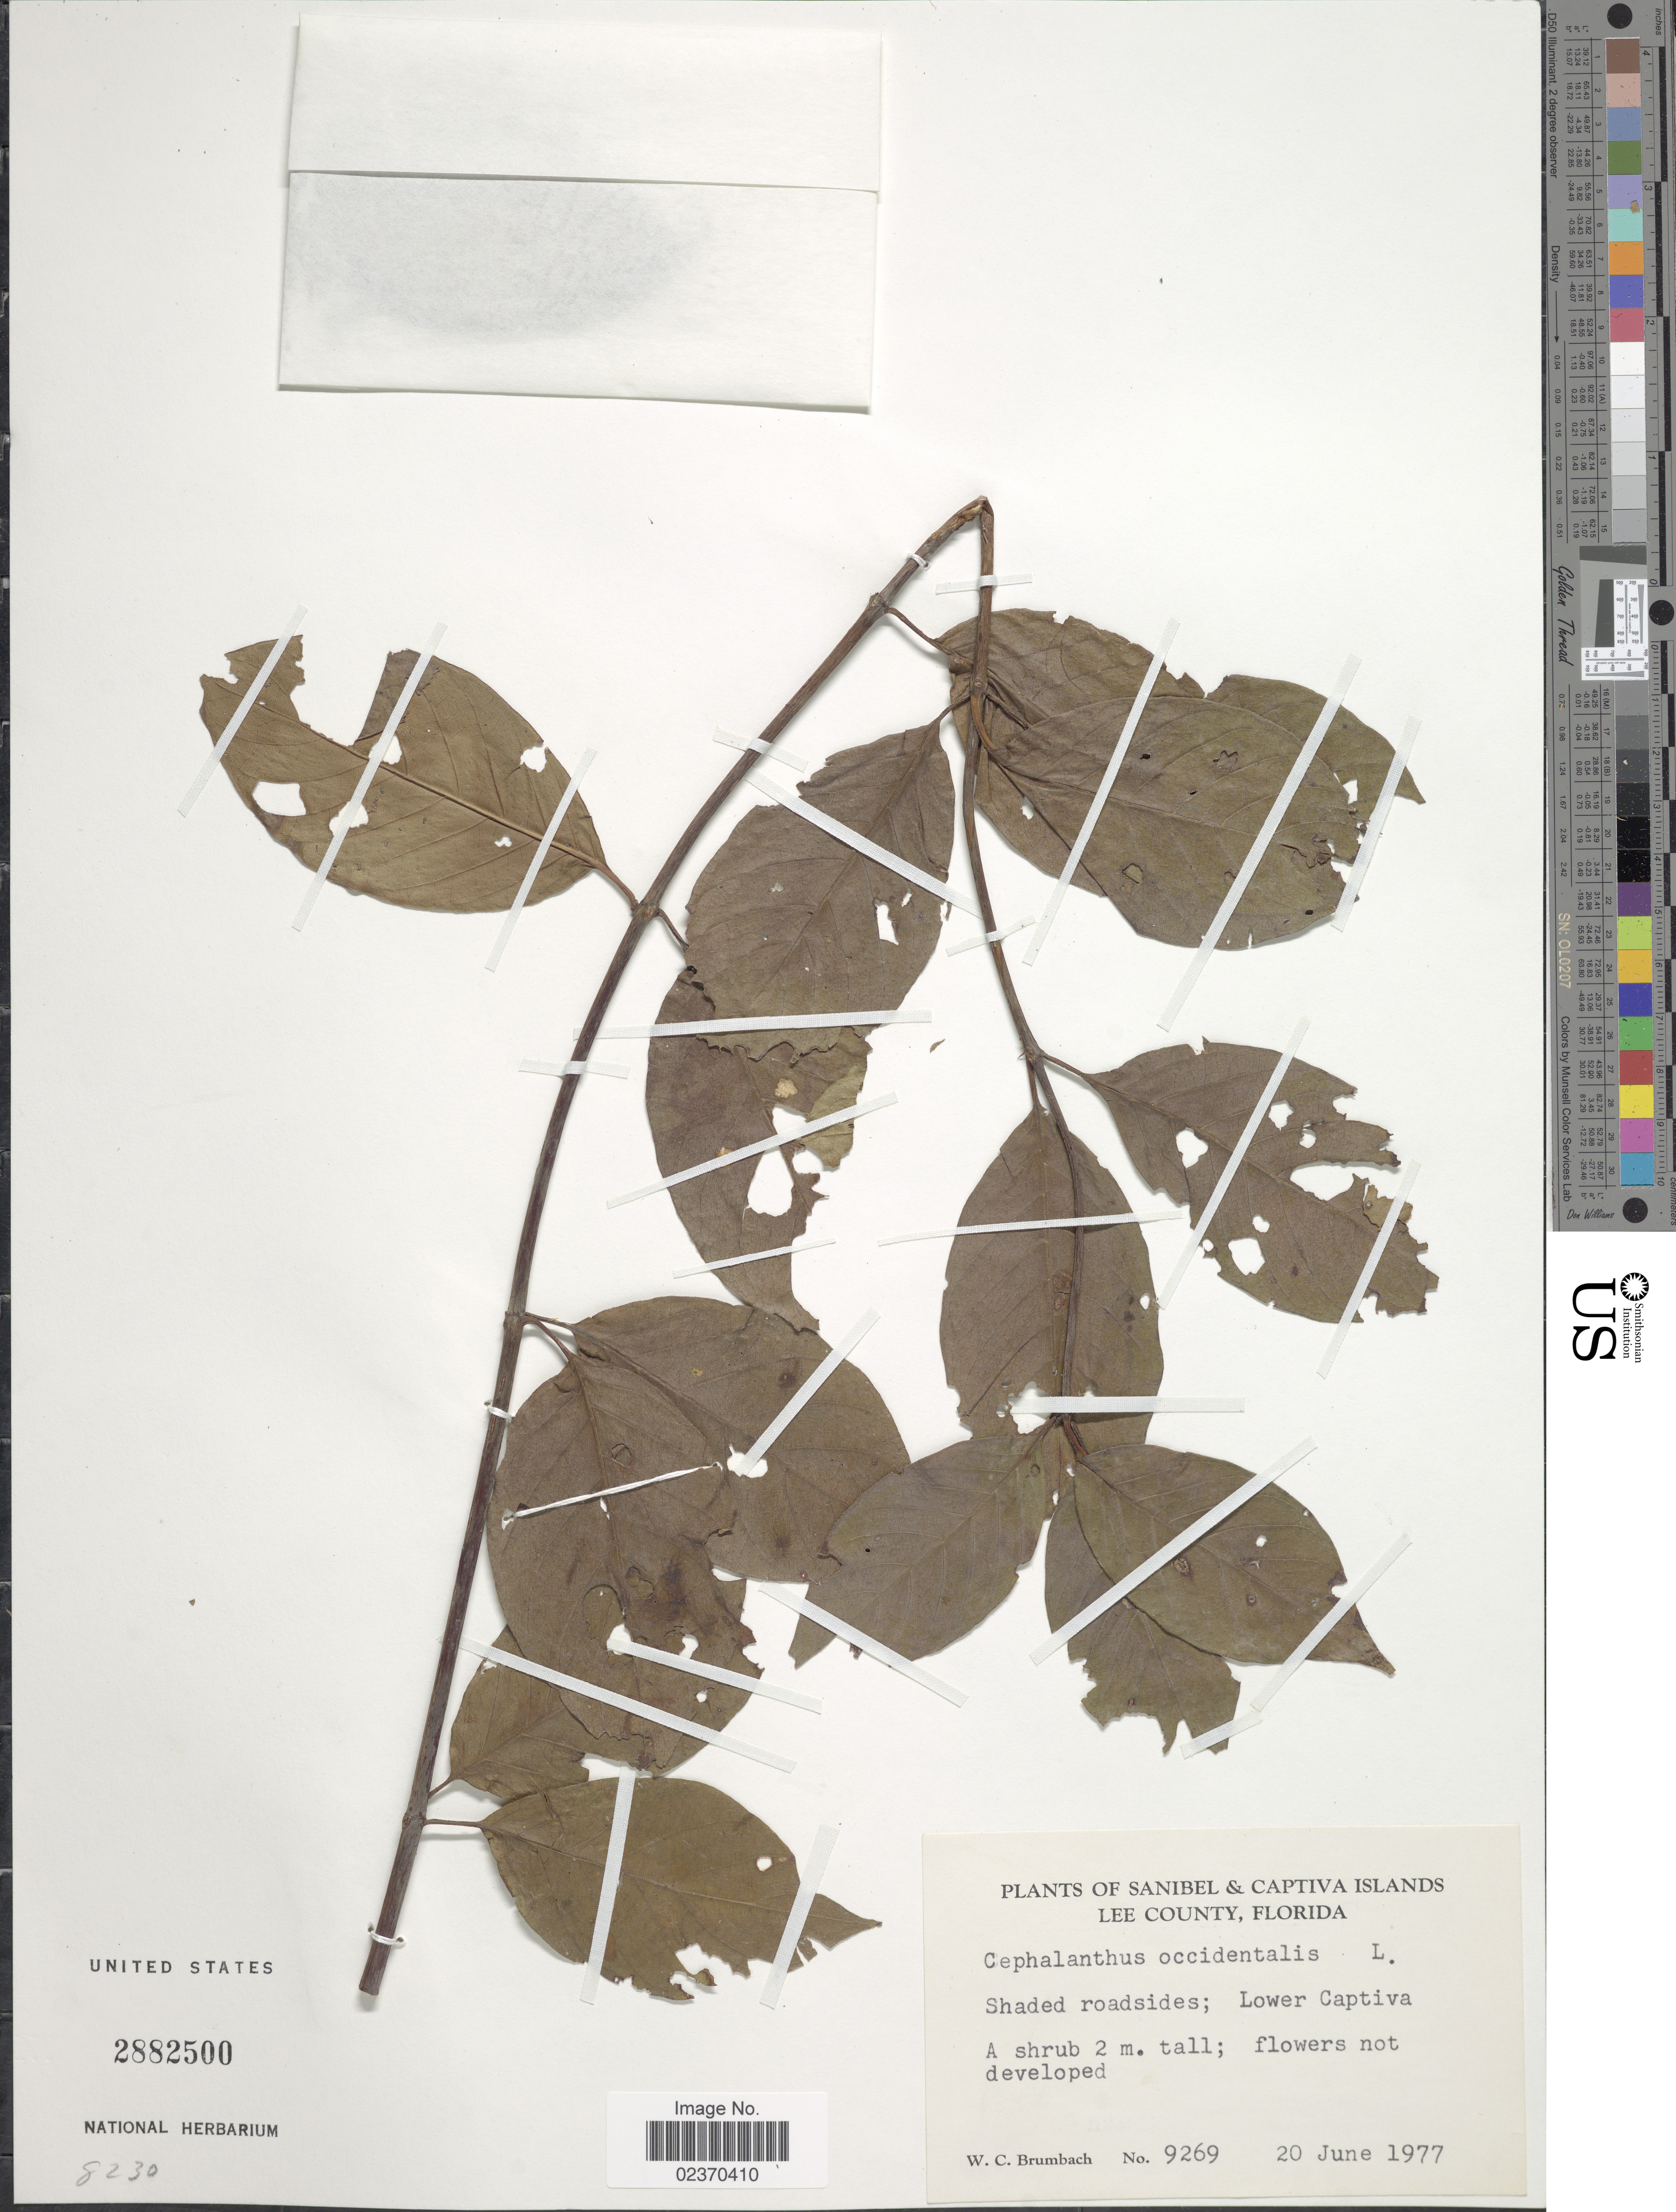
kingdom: Plantae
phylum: Tracheophyta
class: Magnoliopsida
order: Gentianales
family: Rubiaceae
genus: Cephalanthus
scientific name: Cephalanthus occidentalis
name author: L.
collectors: W. C. Brumbach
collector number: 9269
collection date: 1977-06-20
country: United States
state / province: Florida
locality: Sanibel & Captiva Islands, Lee County. Lower Captiva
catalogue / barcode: US 2882500